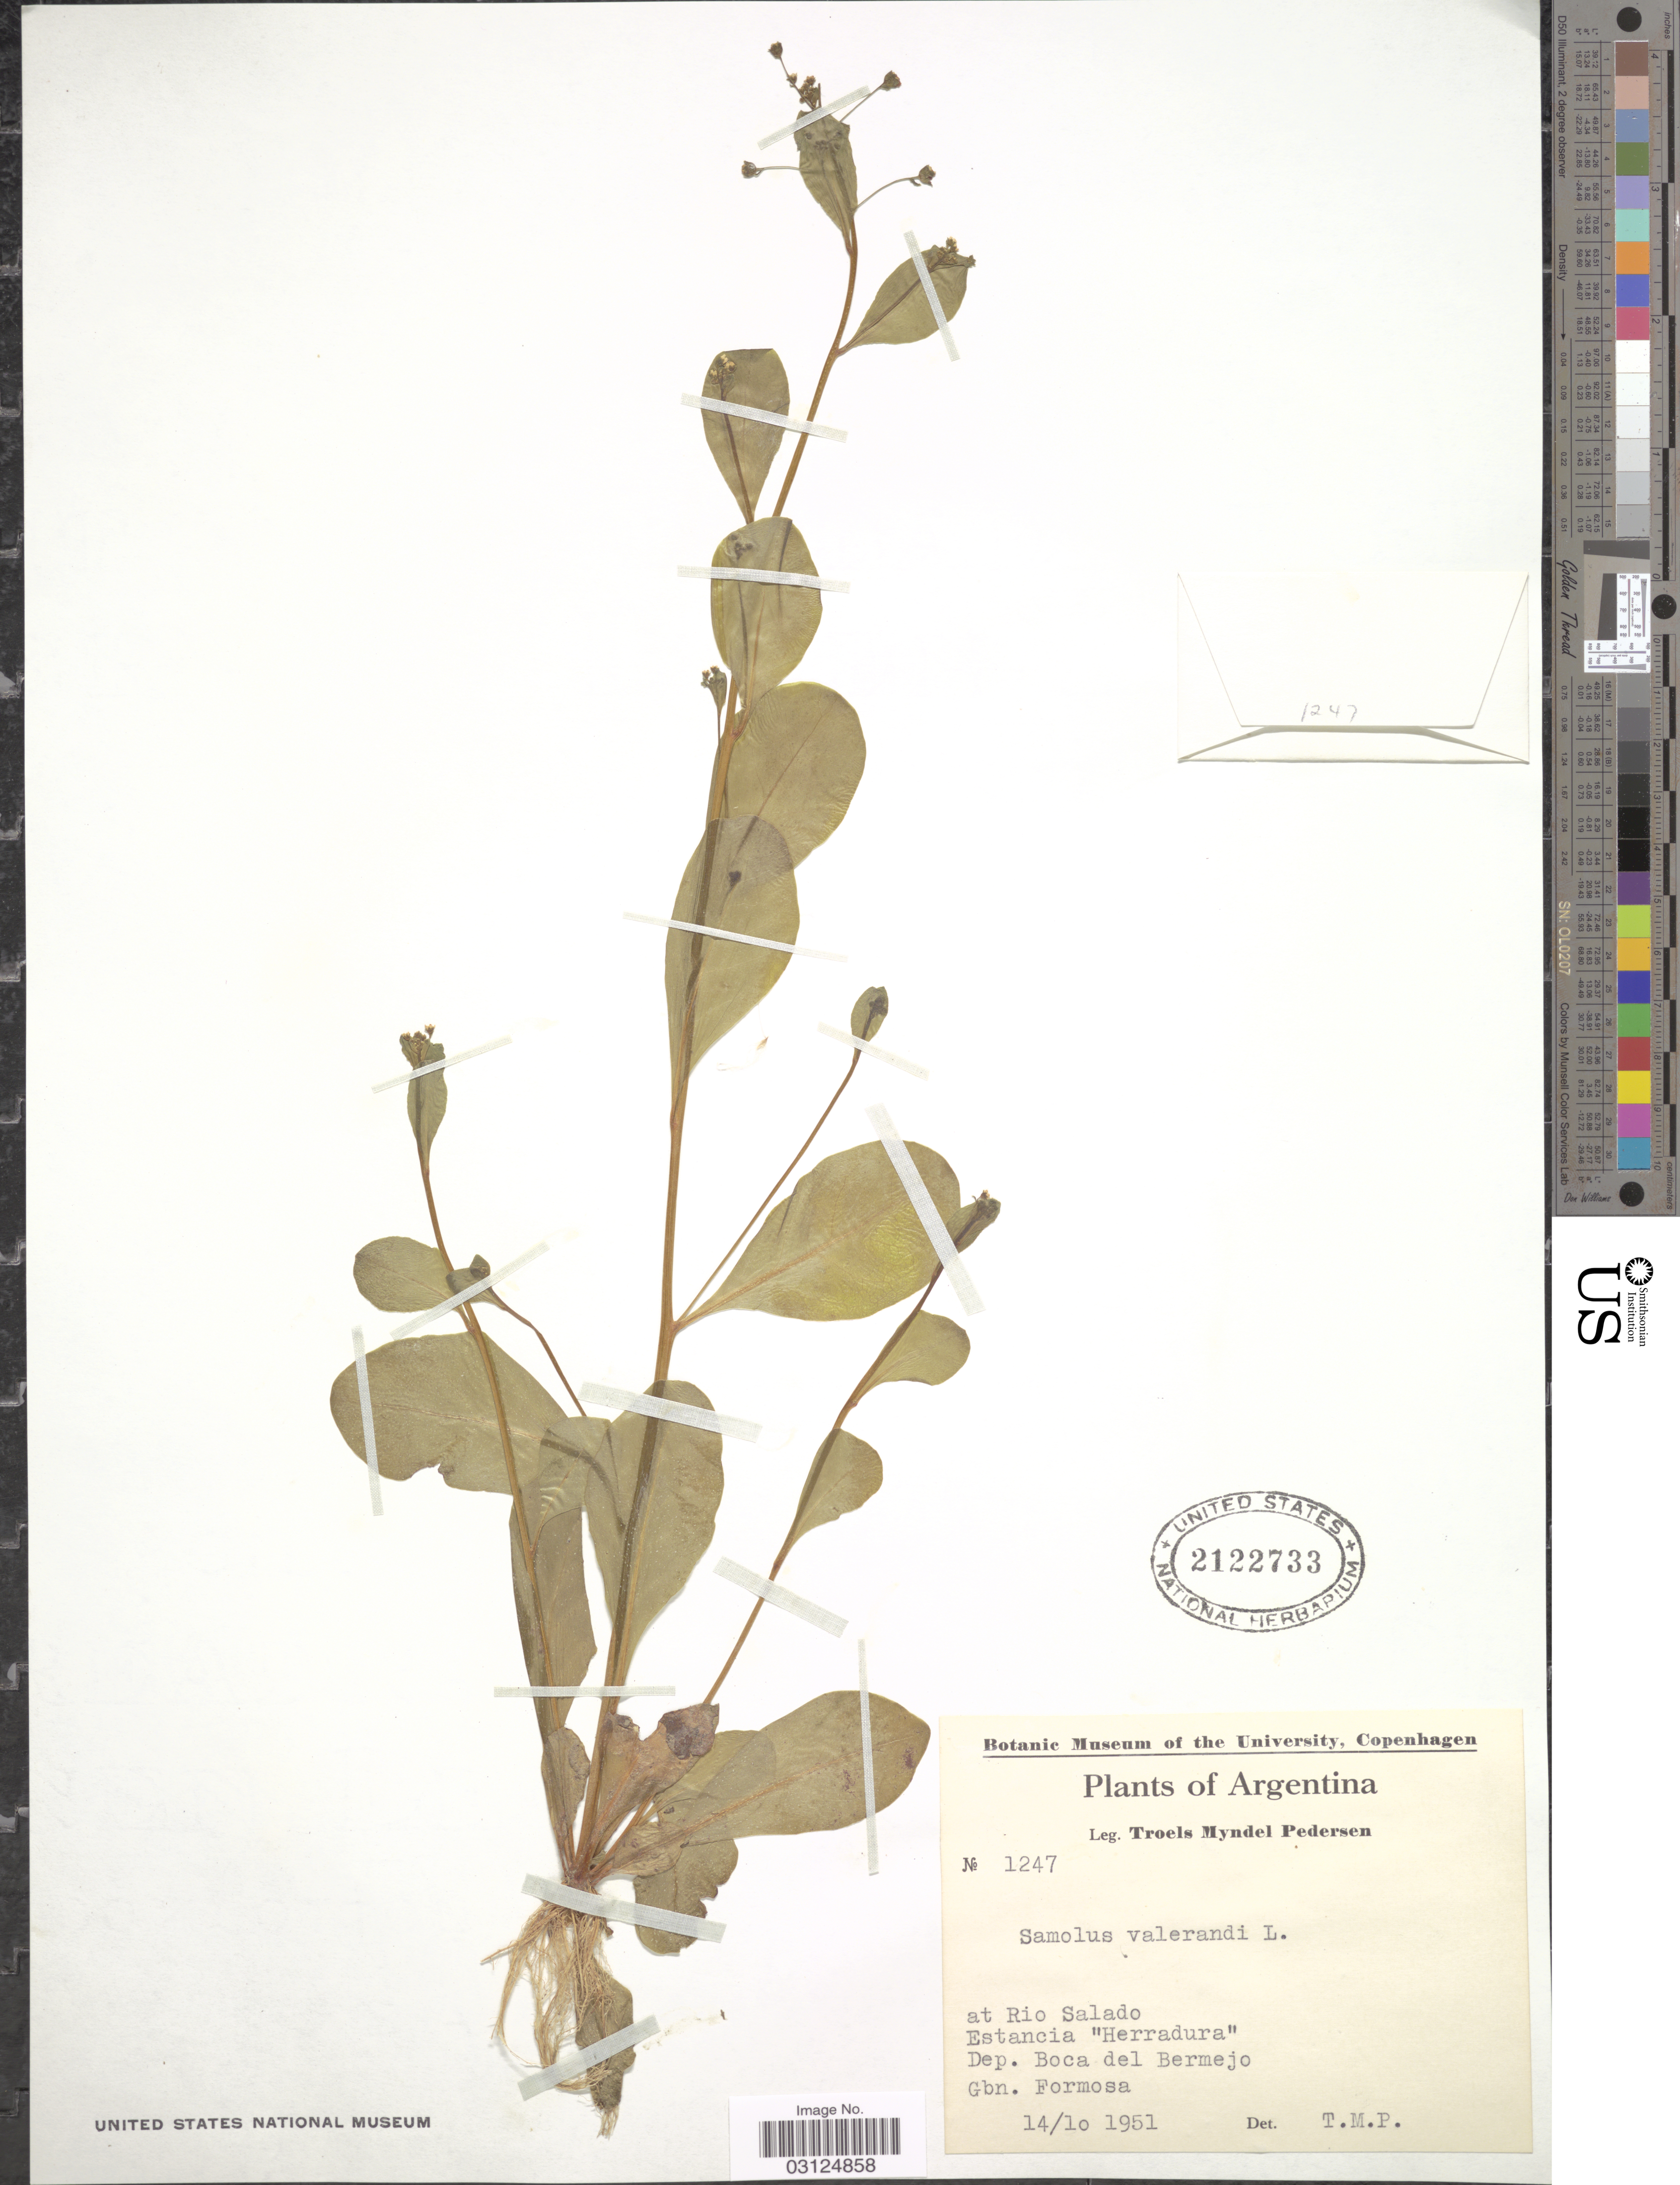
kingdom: Plantae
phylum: Tracheophyta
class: Magnoliopsida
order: Ericales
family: Primulaceae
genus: Samolus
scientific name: Samolus valerandi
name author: L.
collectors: T. Pederson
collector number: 1247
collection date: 1951-10-14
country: Argentina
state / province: Formosa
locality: At Rio Salado. Estancia "Herradura". Dep. Boca del Bermejo. Gbn. Formosa.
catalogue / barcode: US 2122733